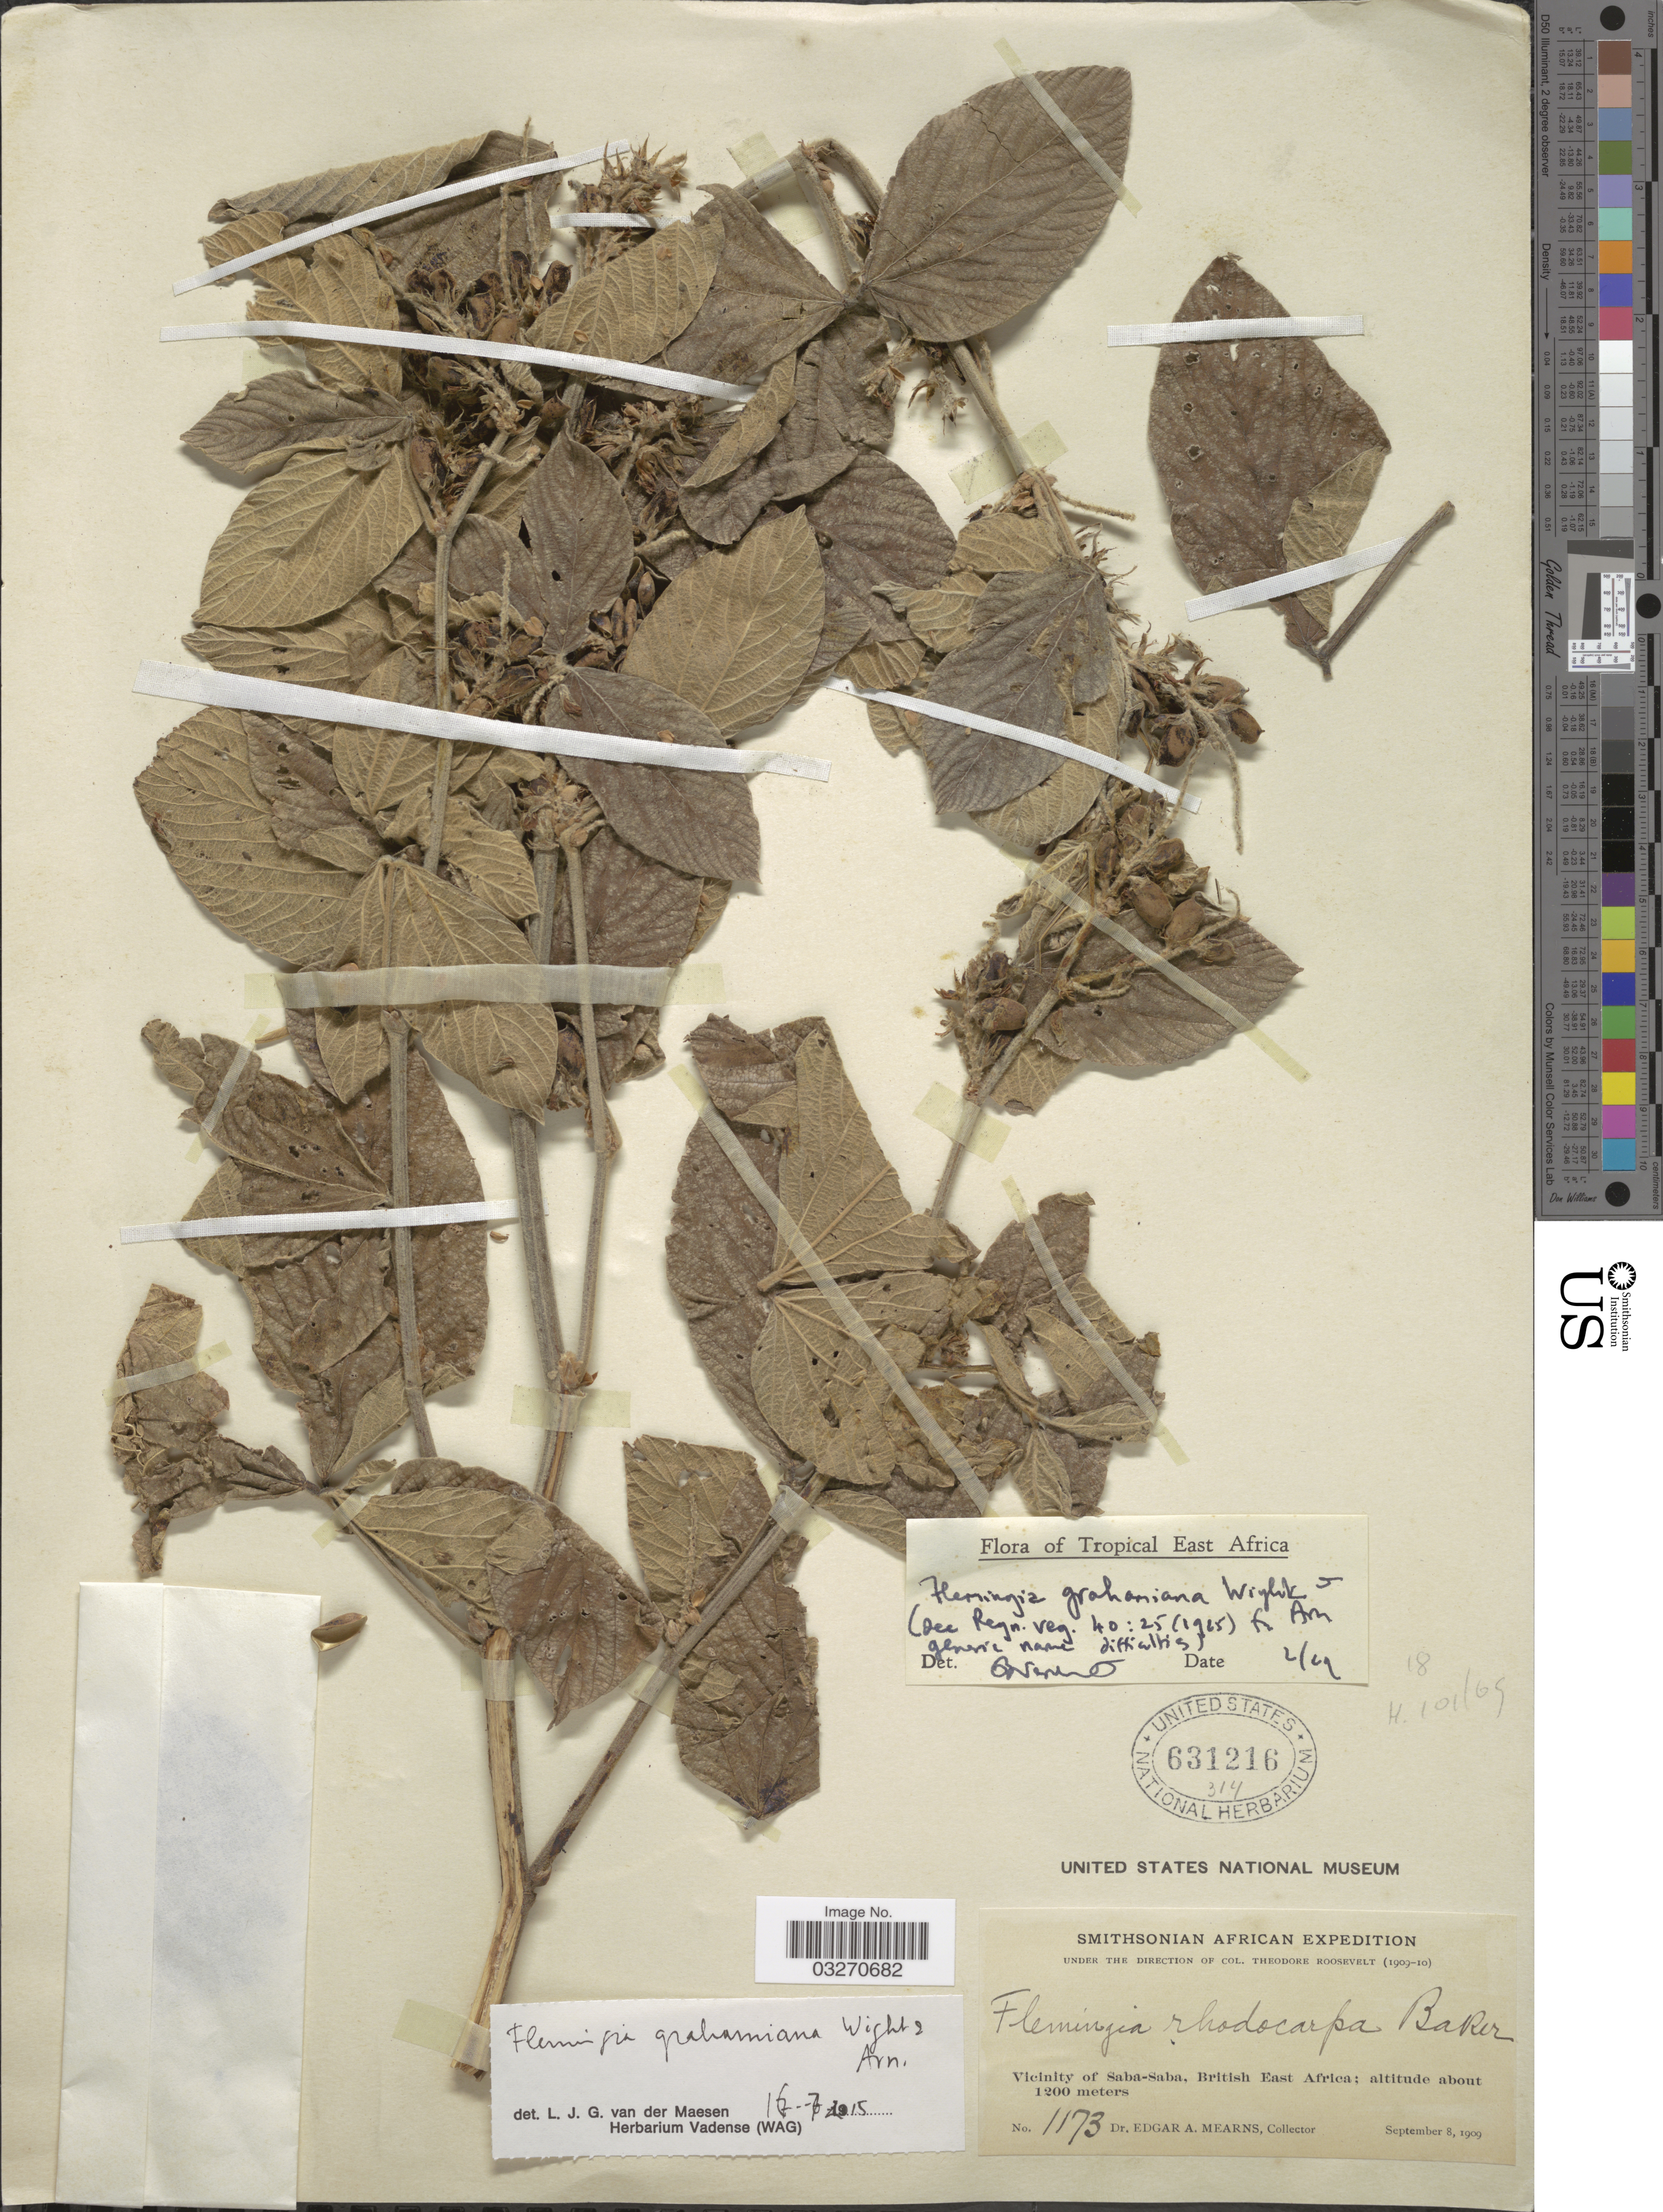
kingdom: Plantae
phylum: Tracheophyta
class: Magnoliopsida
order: Fabales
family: Fabaceae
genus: Flemingia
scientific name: Flemingia grahamiana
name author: Wight & Arn.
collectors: E. A. Mearns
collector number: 1173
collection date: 1909-09-08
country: Kenya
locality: Vicinity of Saba-Saba, British East Africa.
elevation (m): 1200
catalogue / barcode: US 631216